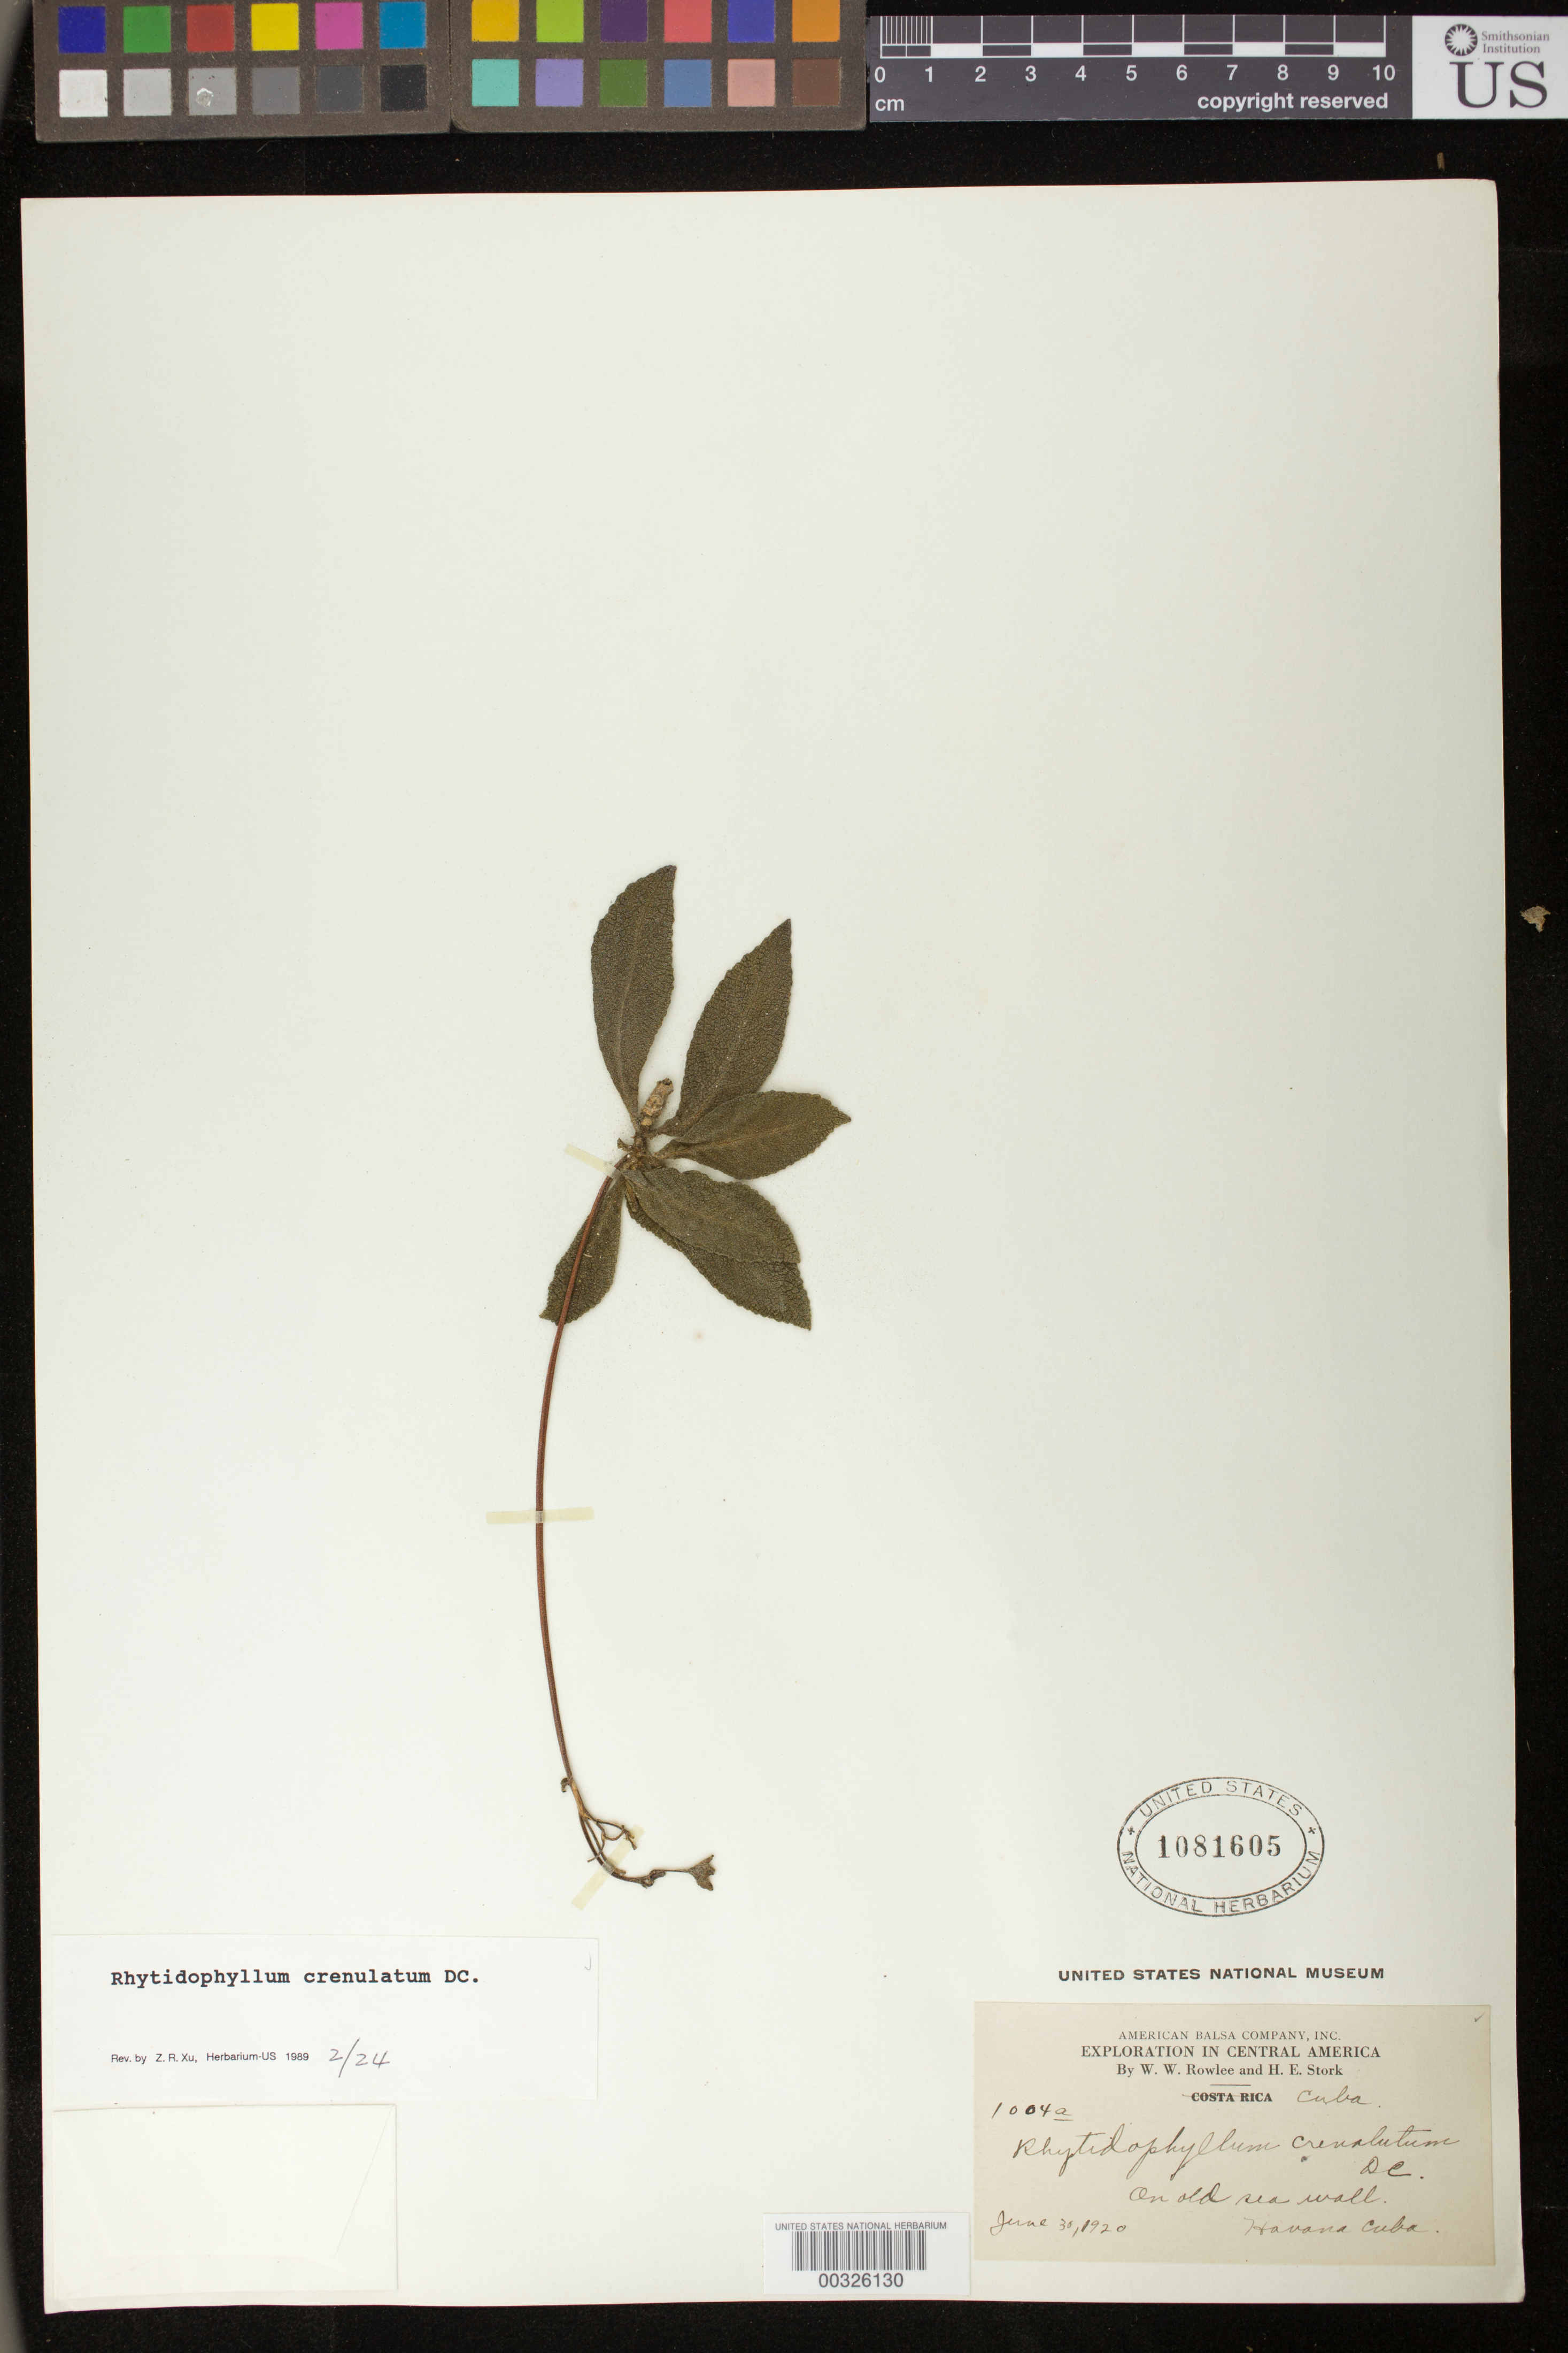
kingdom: Plantae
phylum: Tracheophyta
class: Magnoliopsida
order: Lamiales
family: Gesneriaceae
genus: Rhytidophyllum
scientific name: Rhytidophyllum crenulatum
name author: DC.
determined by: Skog, Laurence E.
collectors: W. W. Rowlee & H. E. Stork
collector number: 1004 a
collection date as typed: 30 Jun 1920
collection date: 1920-06-30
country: Cuba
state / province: La Habana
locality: Havana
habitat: On old sea wall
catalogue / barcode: US 1081605